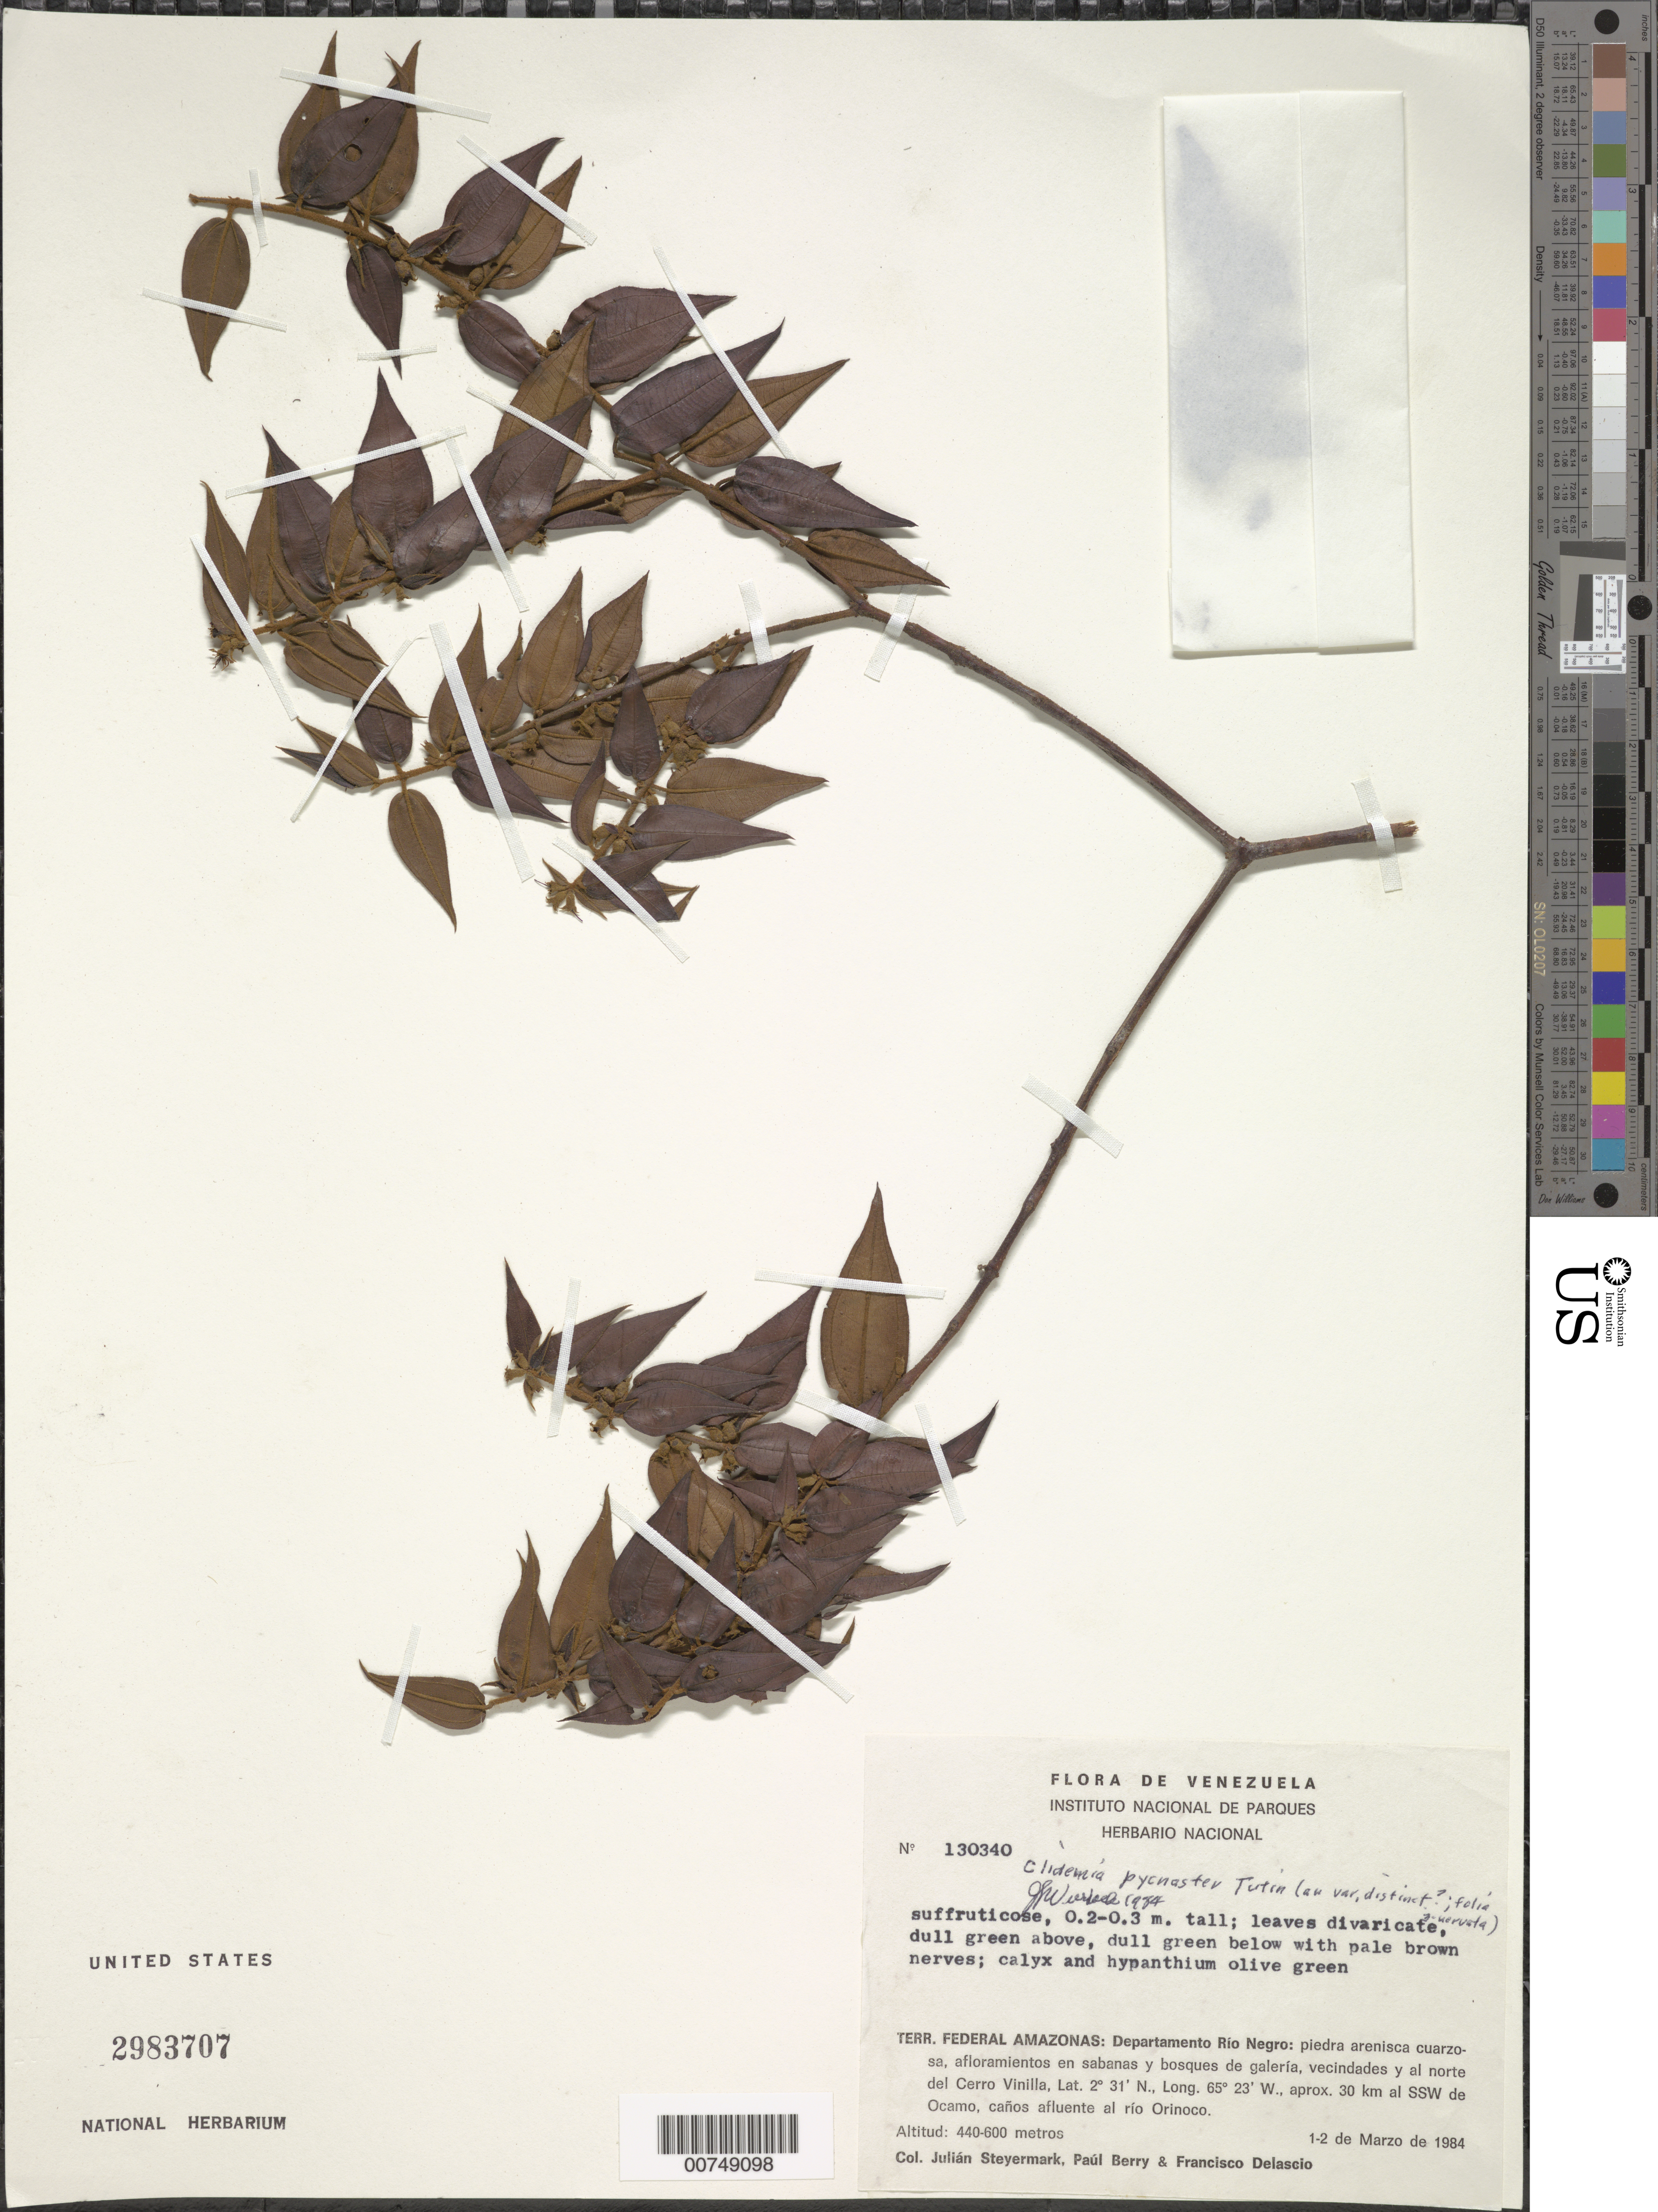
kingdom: Plantae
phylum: Tracheophyta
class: Magnoliopsida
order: Myrtales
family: Melastomataceae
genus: Clidemia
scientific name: Clidemia pycnaster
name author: Tutin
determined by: Wurdack, John J., (US), US (UNITED STATES)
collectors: J. Steyermark, P. Berry & F. Delascio C.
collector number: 130340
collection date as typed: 1-Mar-84 to 2-Mar-84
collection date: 1984-03-01/1984-03-02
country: Venezuela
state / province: Amazonas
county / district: Río Negro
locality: Cerro Vinilla, vec. y al norte, aprox 30 km al SSW de Ocamo, Caños afluente al río Orinoco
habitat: Piedra arenisca cuarzosa, afloramientos en sabanas y bosquesde galeria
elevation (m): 440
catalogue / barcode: US 2983707